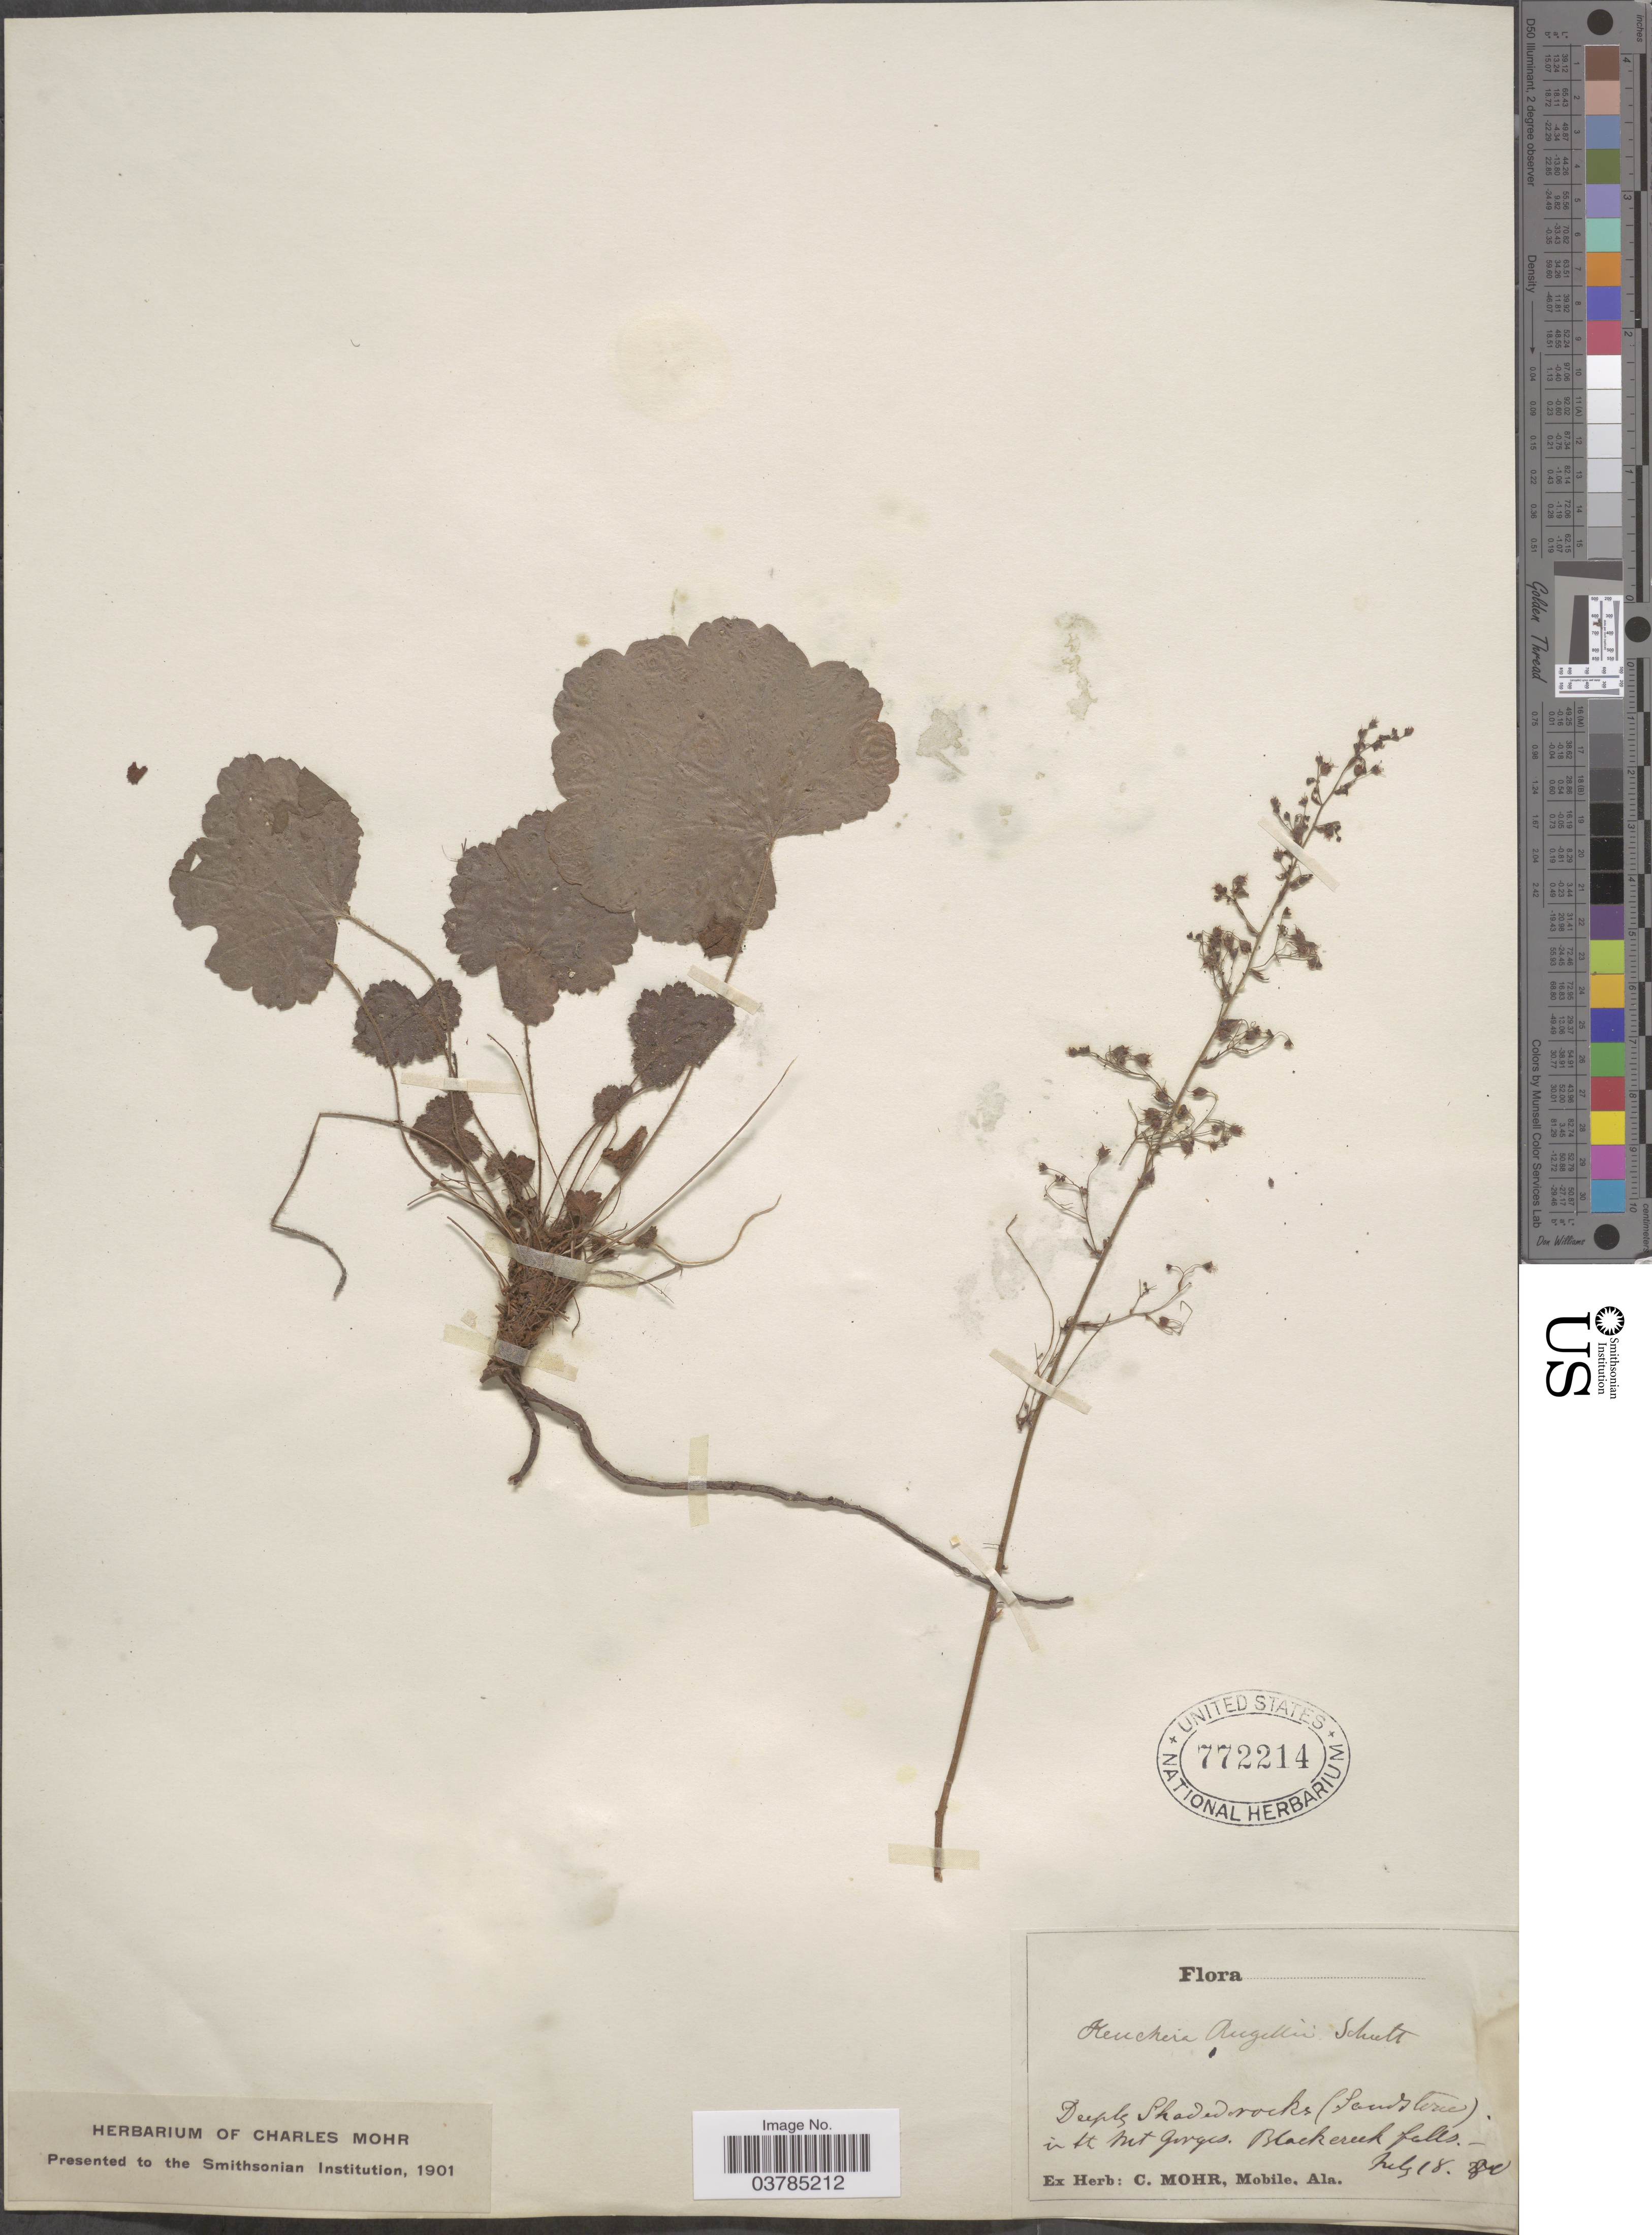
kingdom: Plantae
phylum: Tracheophyta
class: Magnoliopsida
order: Saxifragales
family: Saxifragaceae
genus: Heuchera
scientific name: Heuchera rugelii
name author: Shuttlew. ex Kunze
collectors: ex herb. C. Mohr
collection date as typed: Transcribed d/m/y: 18/7/80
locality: Deeply shaded rocks (sandstone) in the Mt Gorges. Blackcreek falls.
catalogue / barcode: US 772214